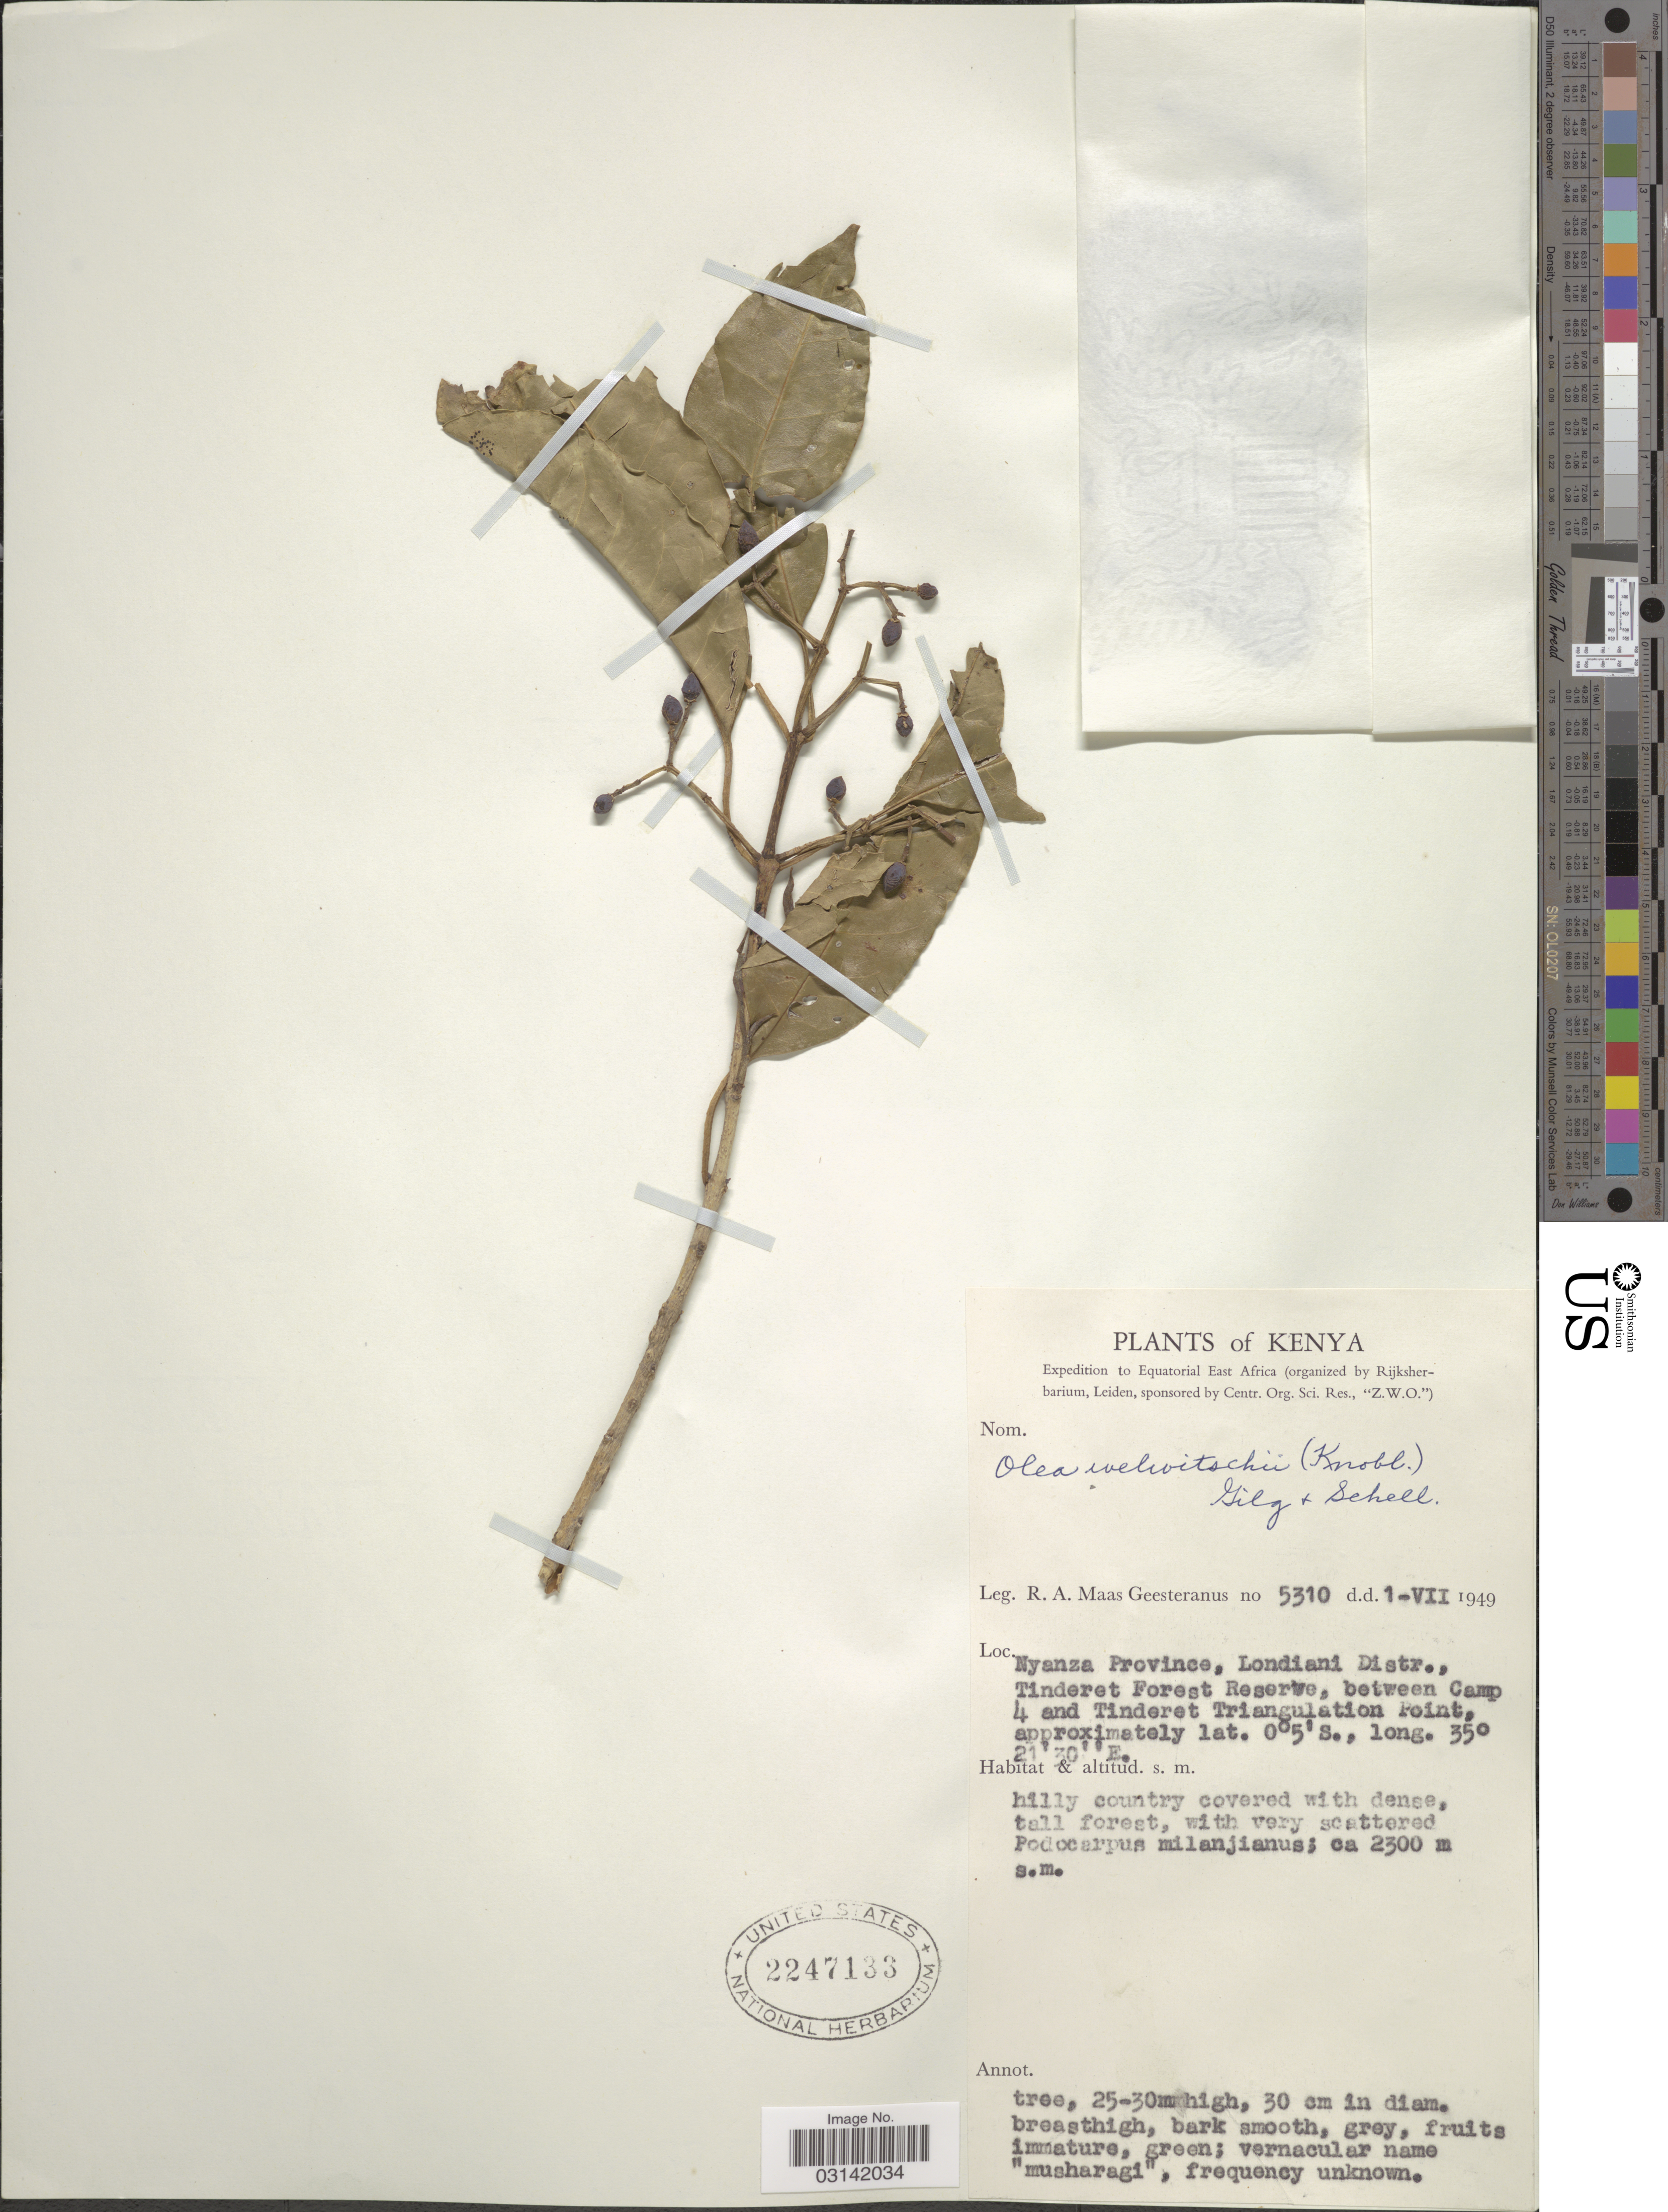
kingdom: Plantae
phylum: Tracheophyta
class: Magnoliopsida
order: Lamiales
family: Oleaceae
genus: Olea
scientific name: Olea welwitschii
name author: (Knobl.) Gilg & G. Schellenb.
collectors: R. A. Maas Geesteranus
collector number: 5310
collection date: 1949-07-01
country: Kenya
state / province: Kericho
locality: Equatorial East Africa, Nyanza Province, Londiani Distr., Tinderet Forest Reserve, between Camp 4 and Tinderet Triangulation Point.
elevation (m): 2300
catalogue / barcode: US 2247133